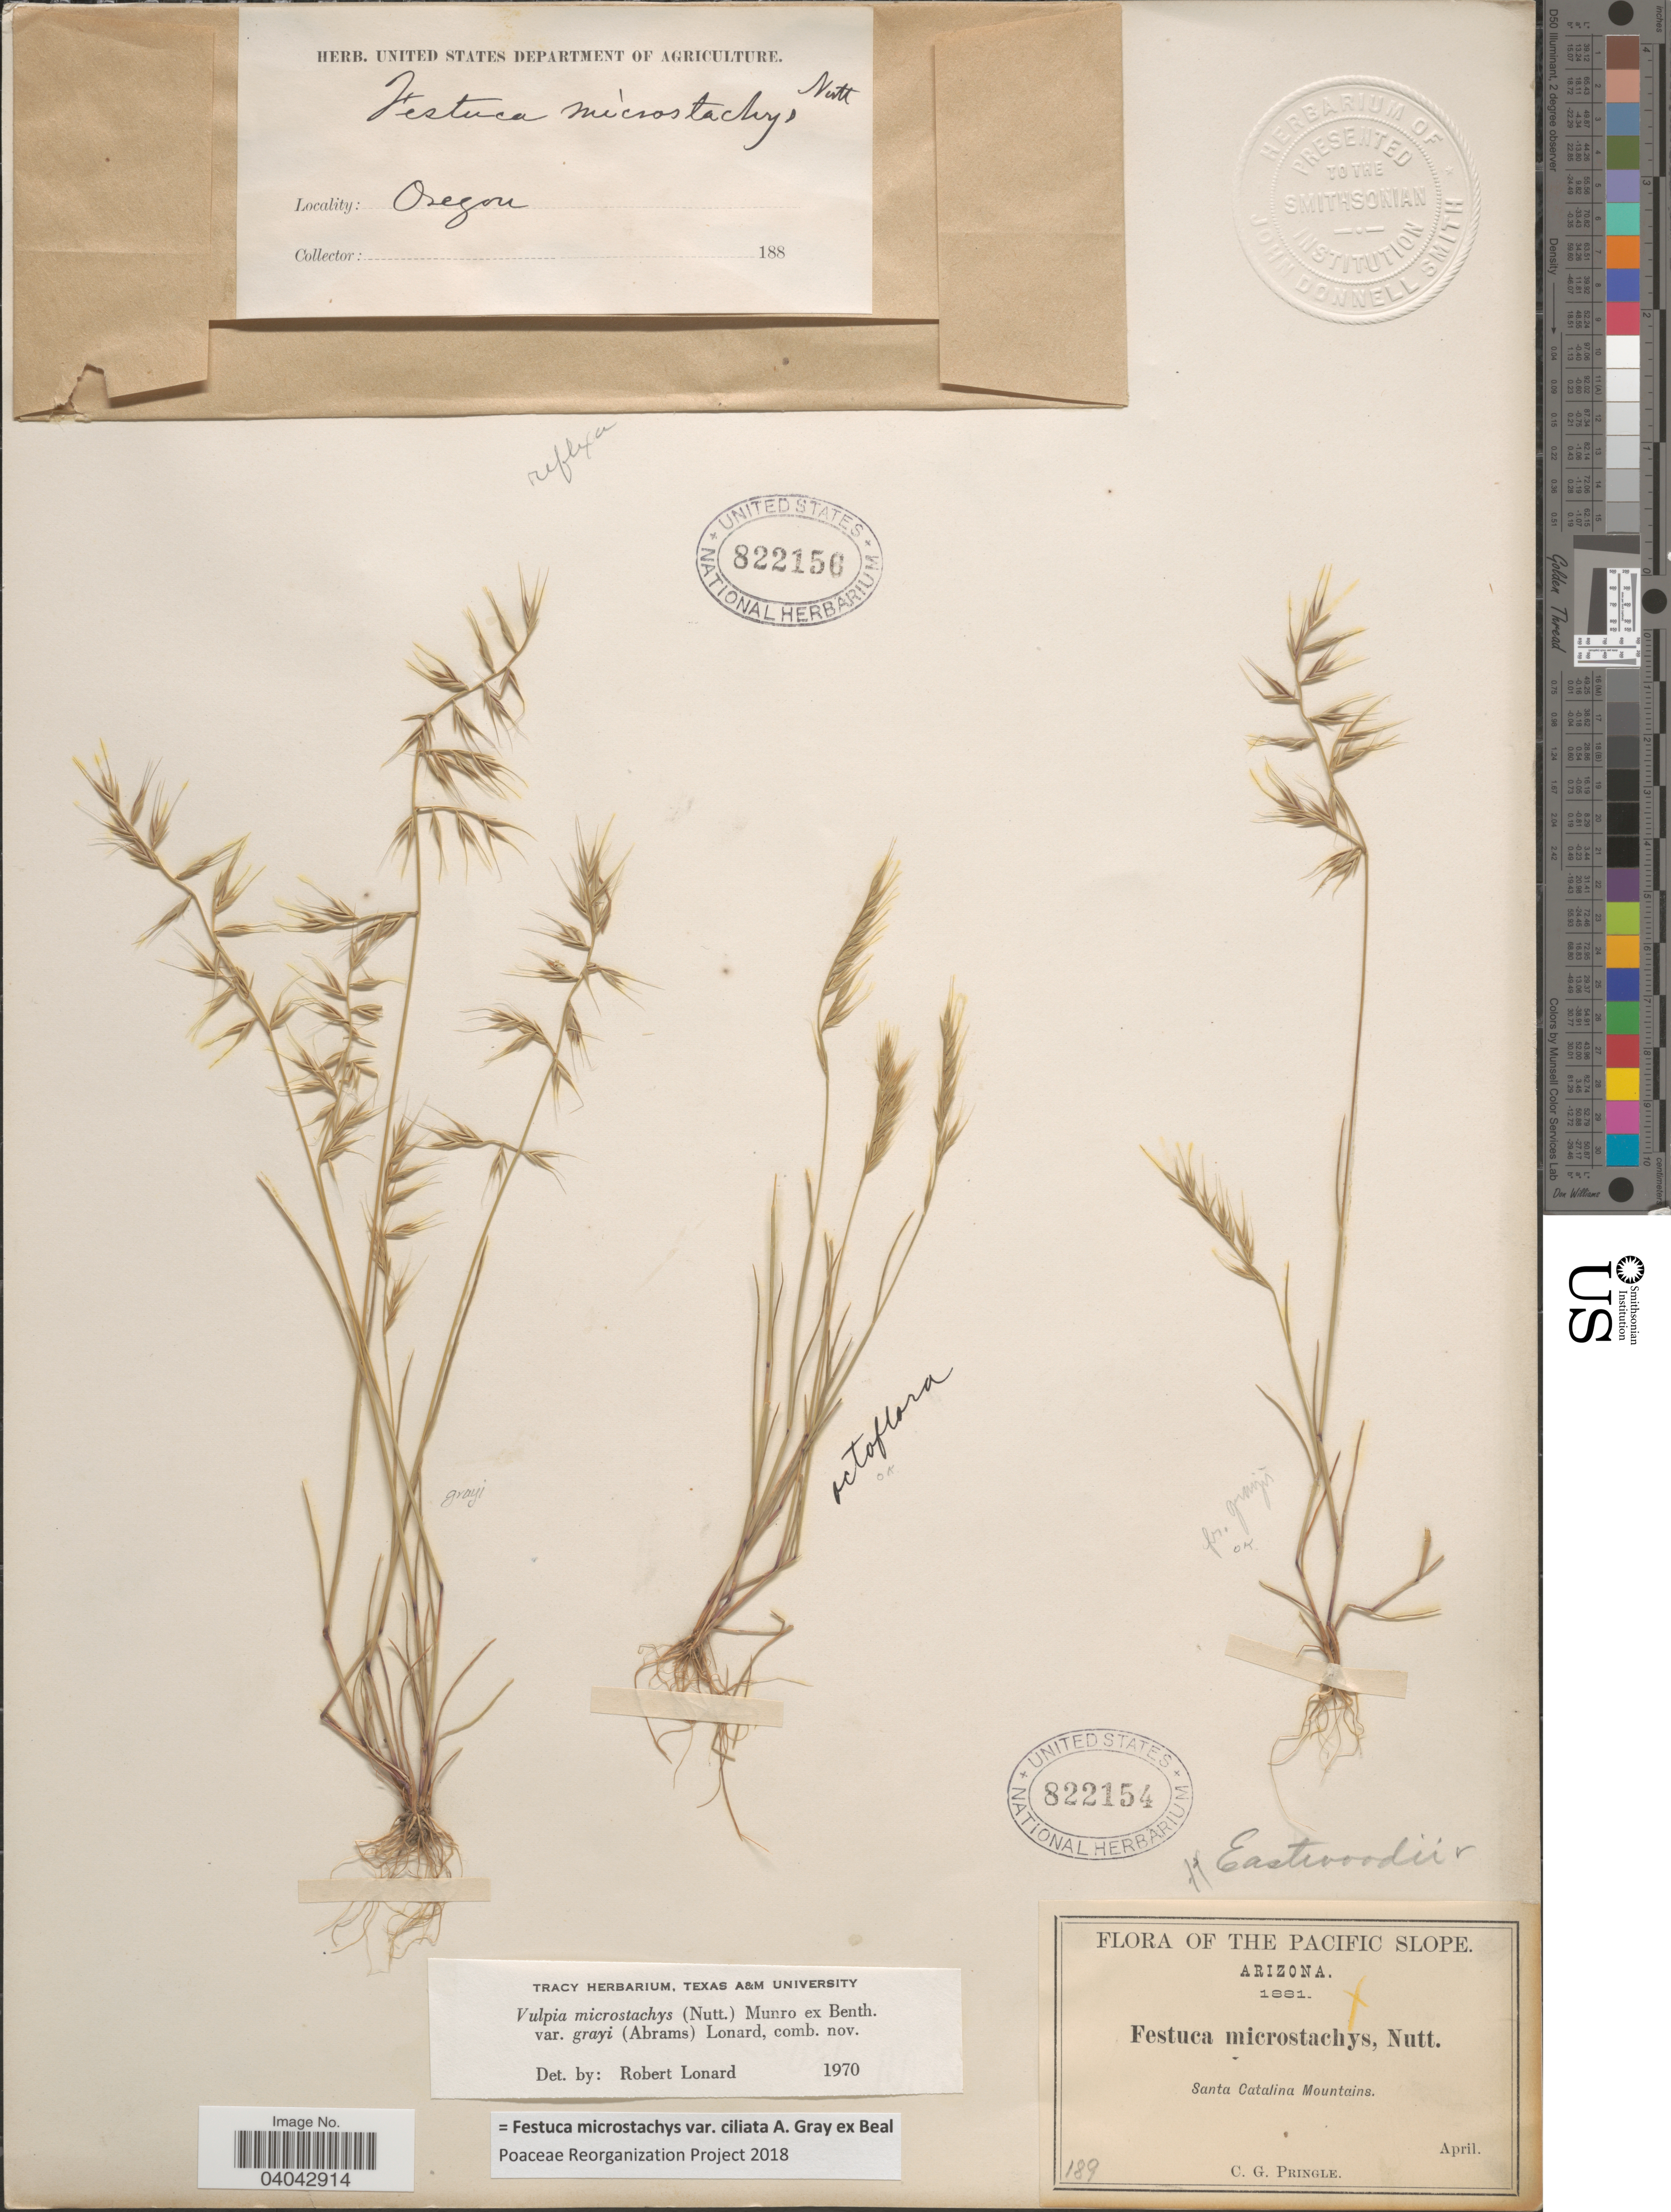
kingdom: Plantae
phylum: Tracheophyta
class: Liliopsida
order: Poales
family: Poaceae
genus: Festuca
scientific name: Festuca microstachys var. ciliata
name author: A. Gray ex W.J. Beal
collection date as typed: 188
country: United States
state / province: Oregon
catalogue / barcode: US 822156-2